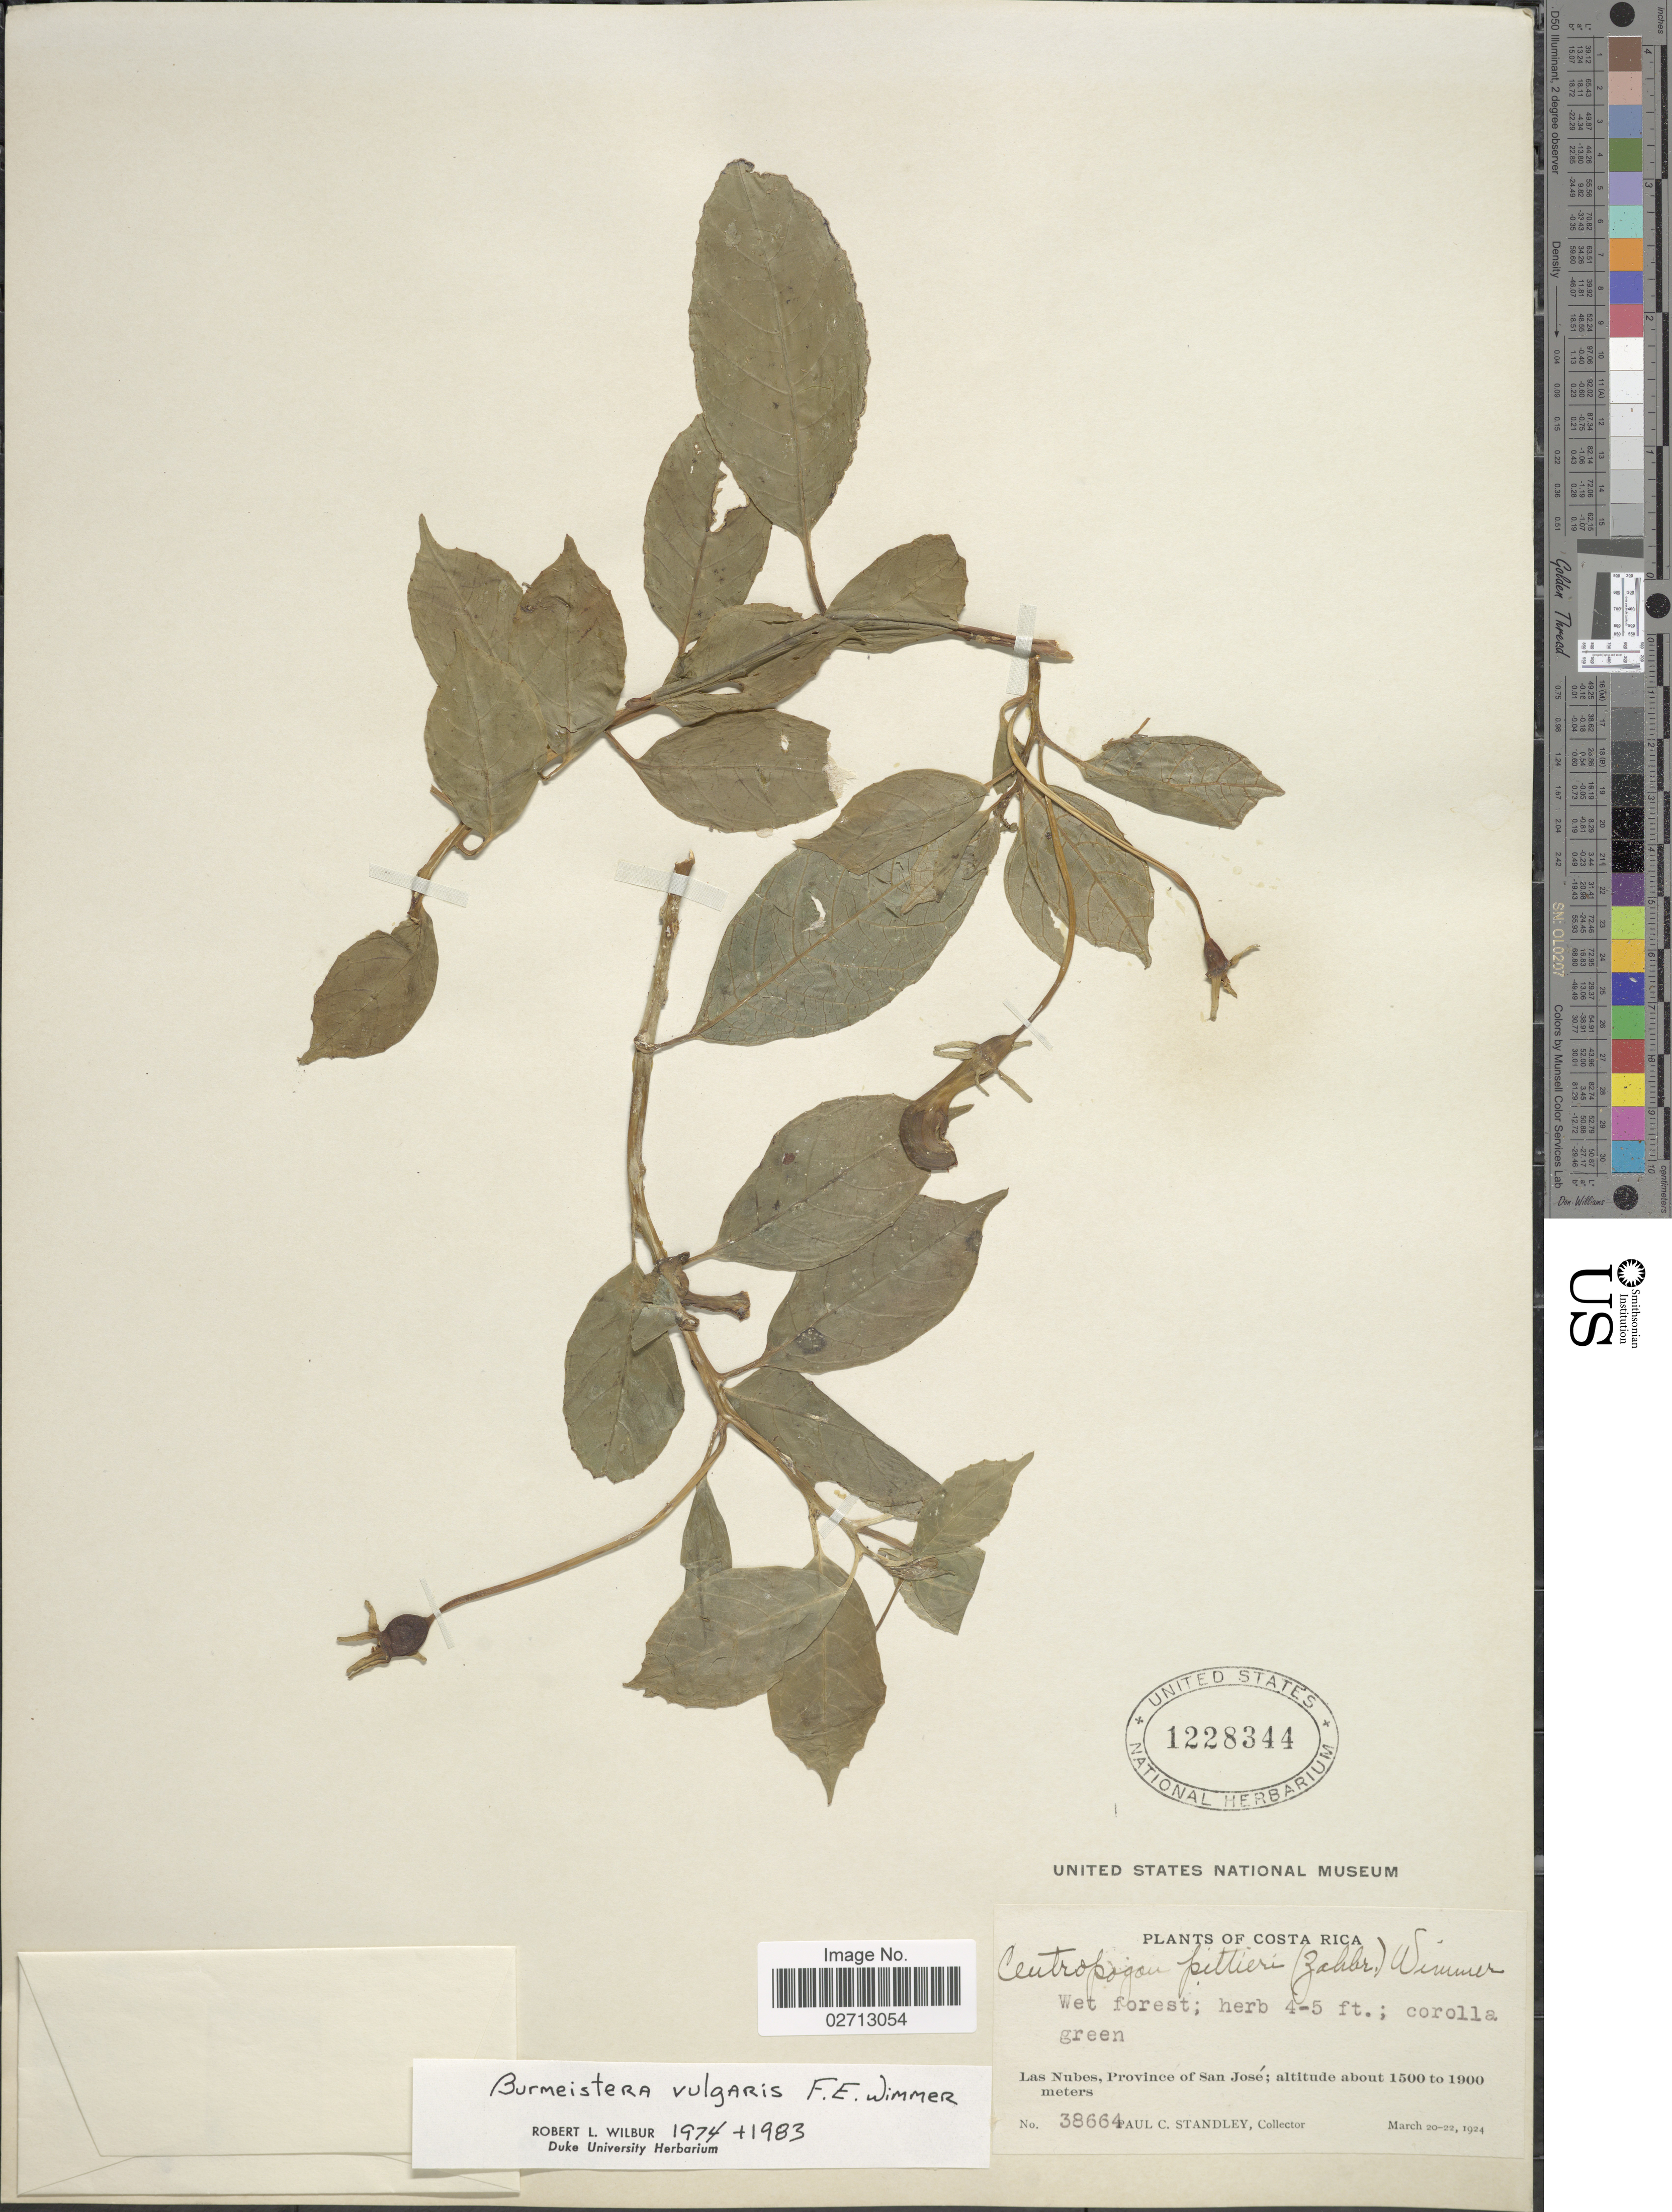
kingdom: Plantae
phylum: Tracheophyta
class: Magnoliopsida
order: Asterales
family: Campanulaceae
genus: Burmeistera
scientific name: Burmeistera vulgaris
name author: E. Wimm.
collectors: P. C. Standley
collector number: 38664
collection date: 1924-03-20/1924-03-22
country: Costa Rica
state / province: San José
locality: Las Nubes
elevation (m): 1500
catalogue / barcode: US 1228344